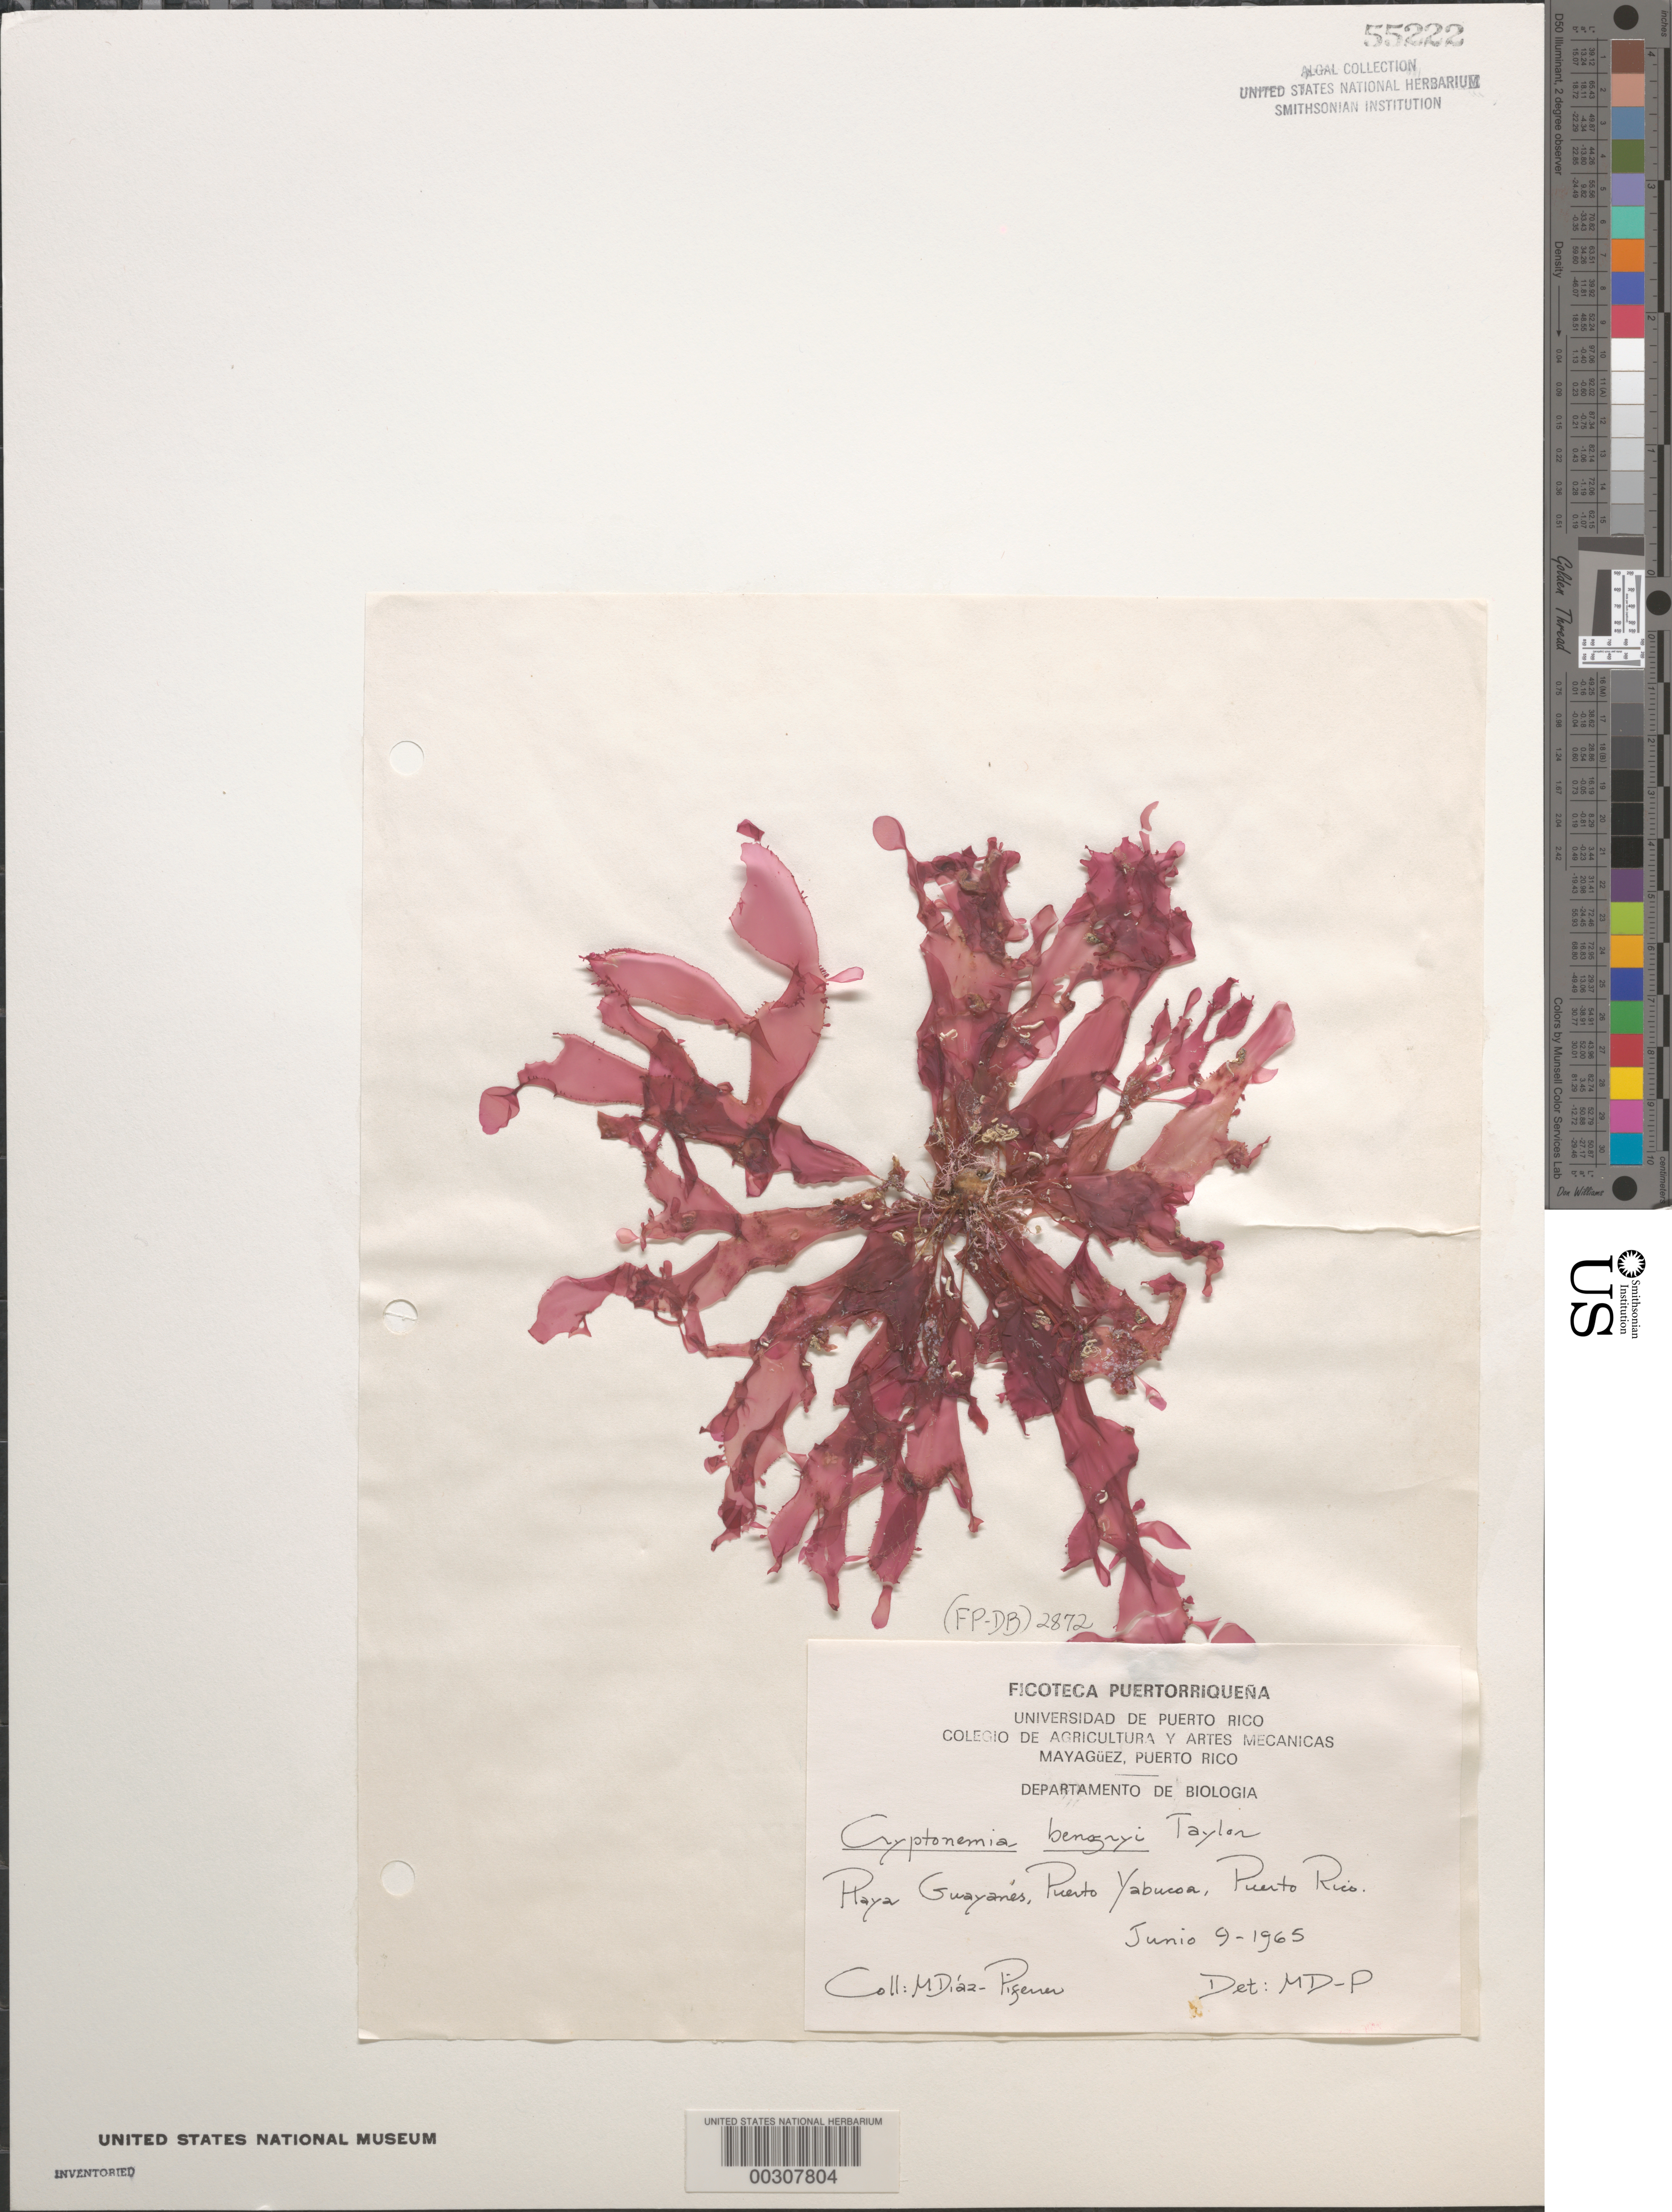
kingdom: Plantae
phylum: Rhodophyta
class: Florideophyceae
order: Halymeniales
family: Halymeniaceae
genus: Cryptonemia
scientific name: Cryptonemia bengryi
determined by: Diaz-Piferrer, M.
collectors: M. Diaz-Piferrer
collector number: (fp-db) 2872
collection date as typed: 09 Jun 1965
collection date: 1965-06-09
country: Puerto Rico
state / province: Yabucoa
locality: Playa Guayanes, Puerto Yabucoa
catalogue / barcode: US 55222